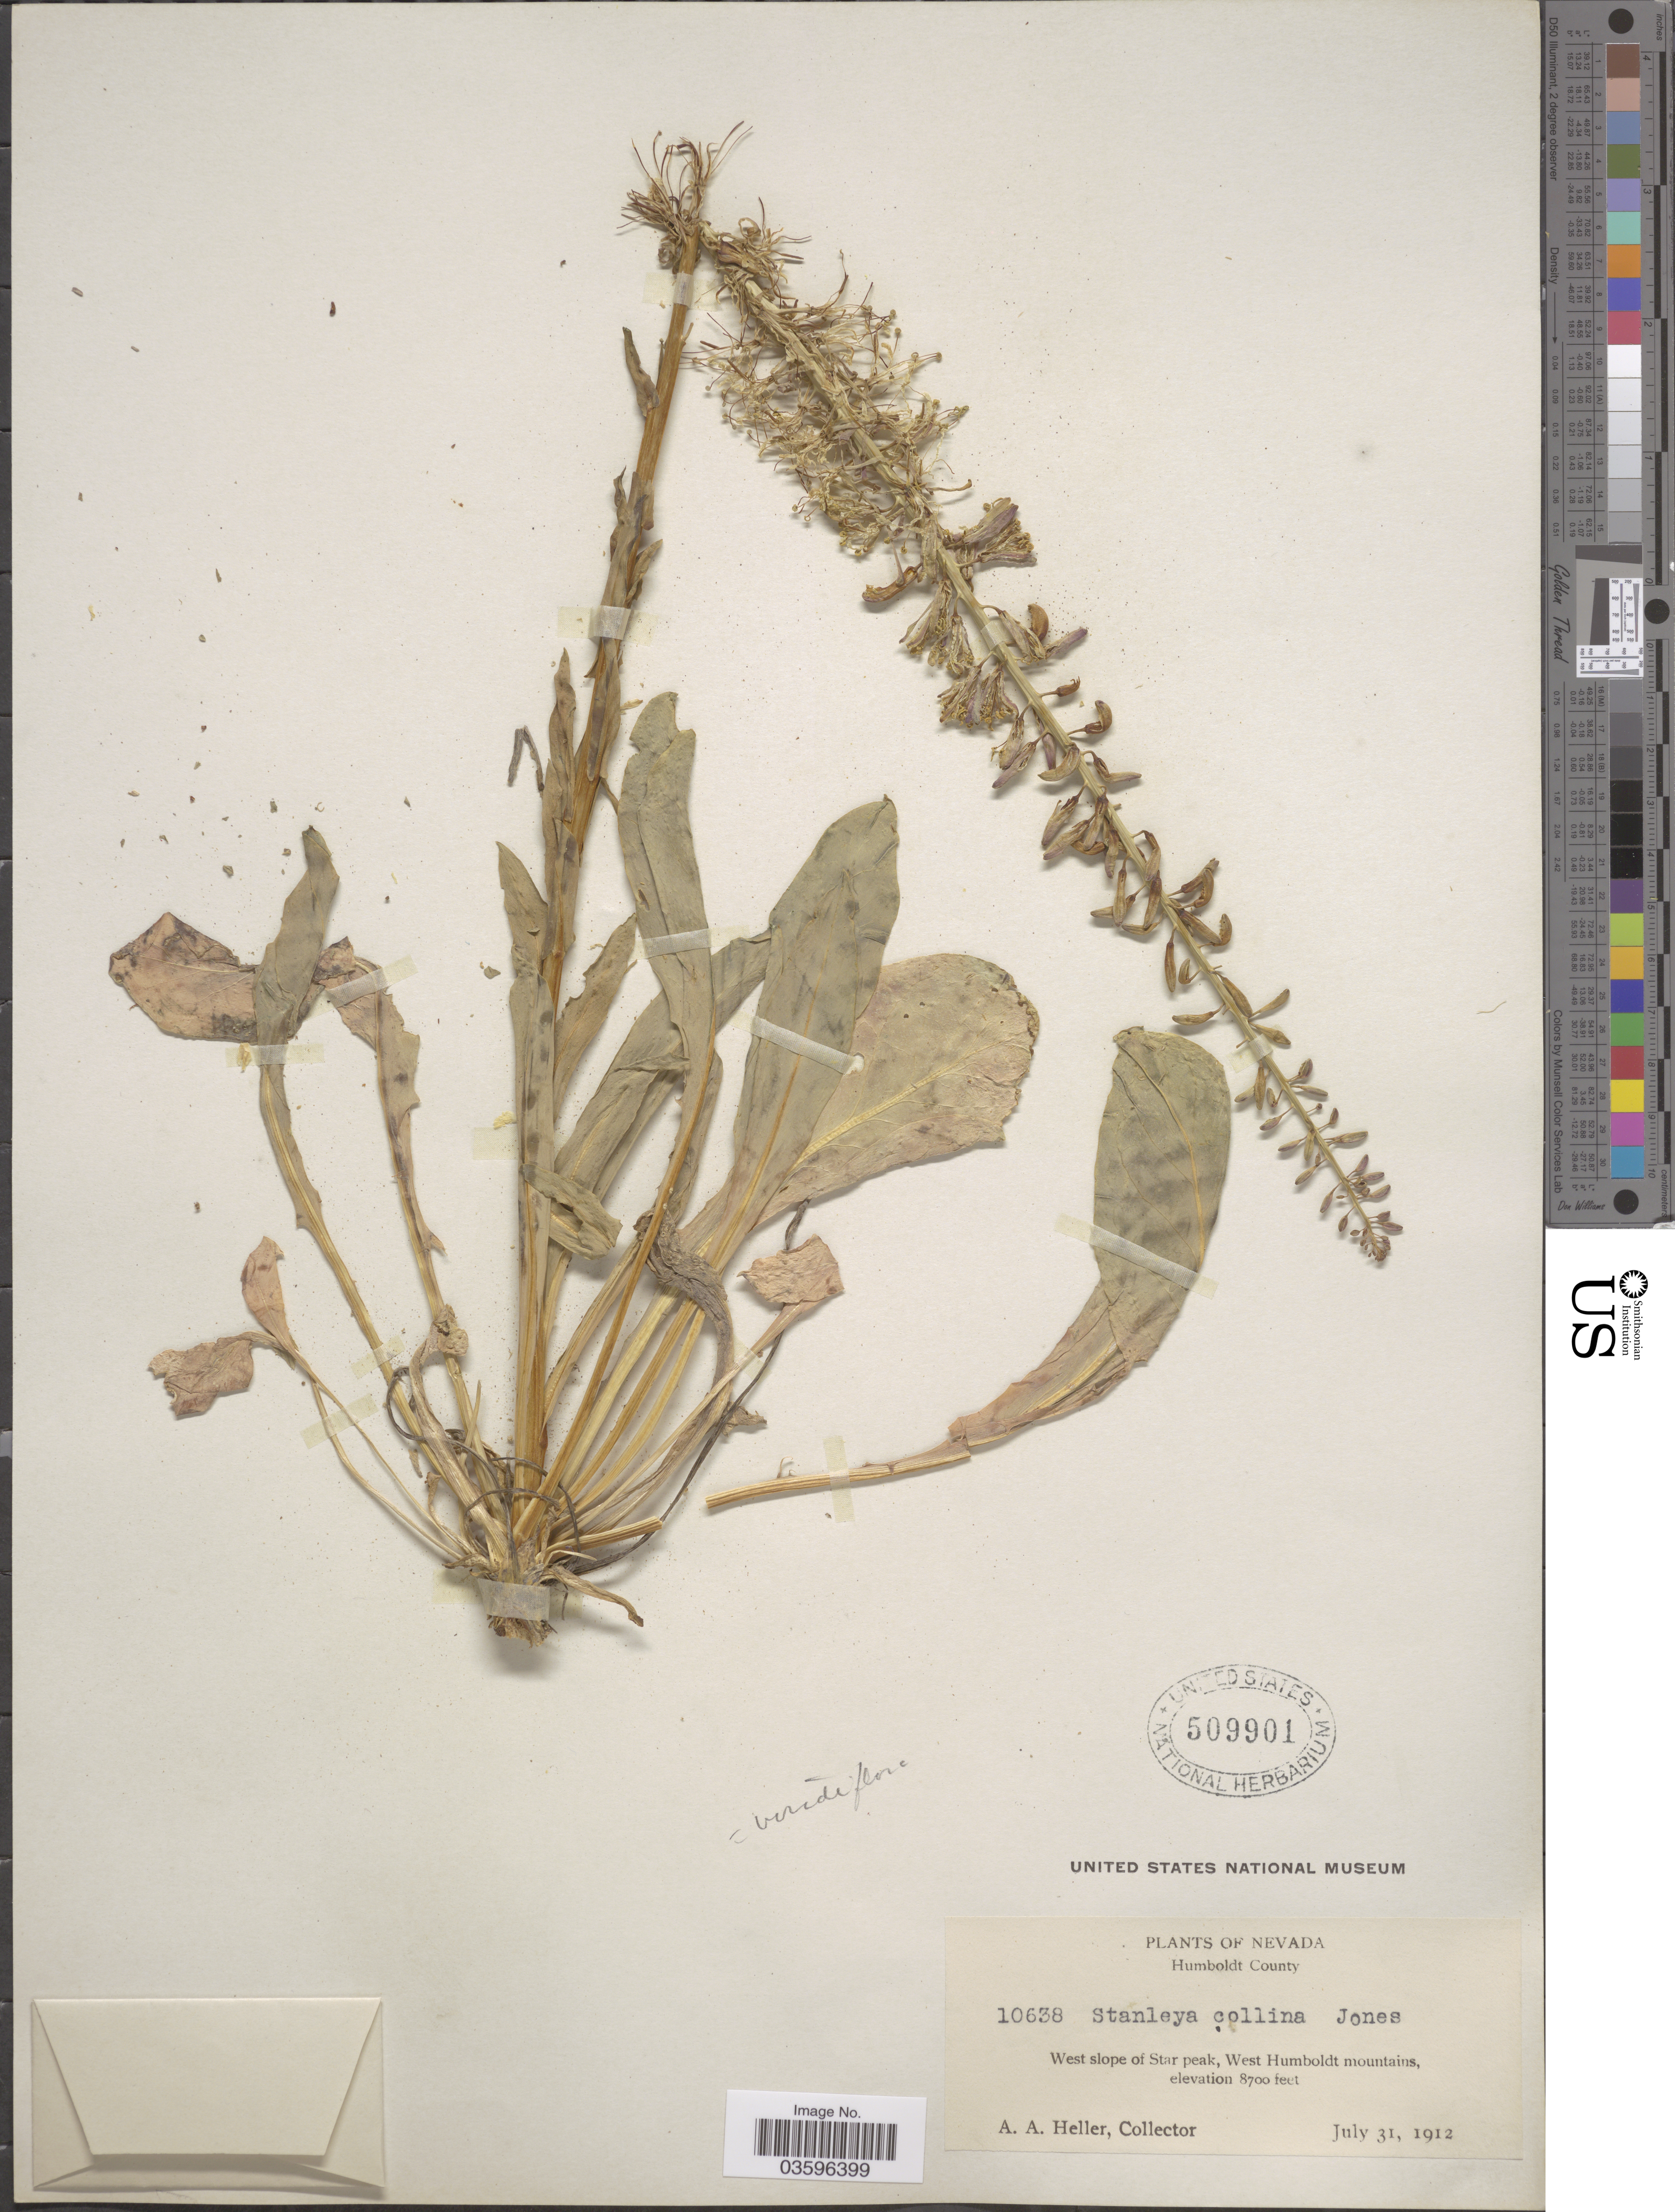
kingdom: Plantae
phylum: Tracheophyta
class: Magnoliopsida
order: Brassicales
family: Brassicaceae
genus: Stanleya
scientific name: Stanleya viridiflora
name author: Nutt.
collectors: A. A. Heller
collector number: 10638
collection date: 1912-07-31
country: United States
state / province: Nevada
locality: Humboldt County. West slope of Star peak, West Humboldt mountains.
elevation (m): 2652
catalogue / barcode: US 509901